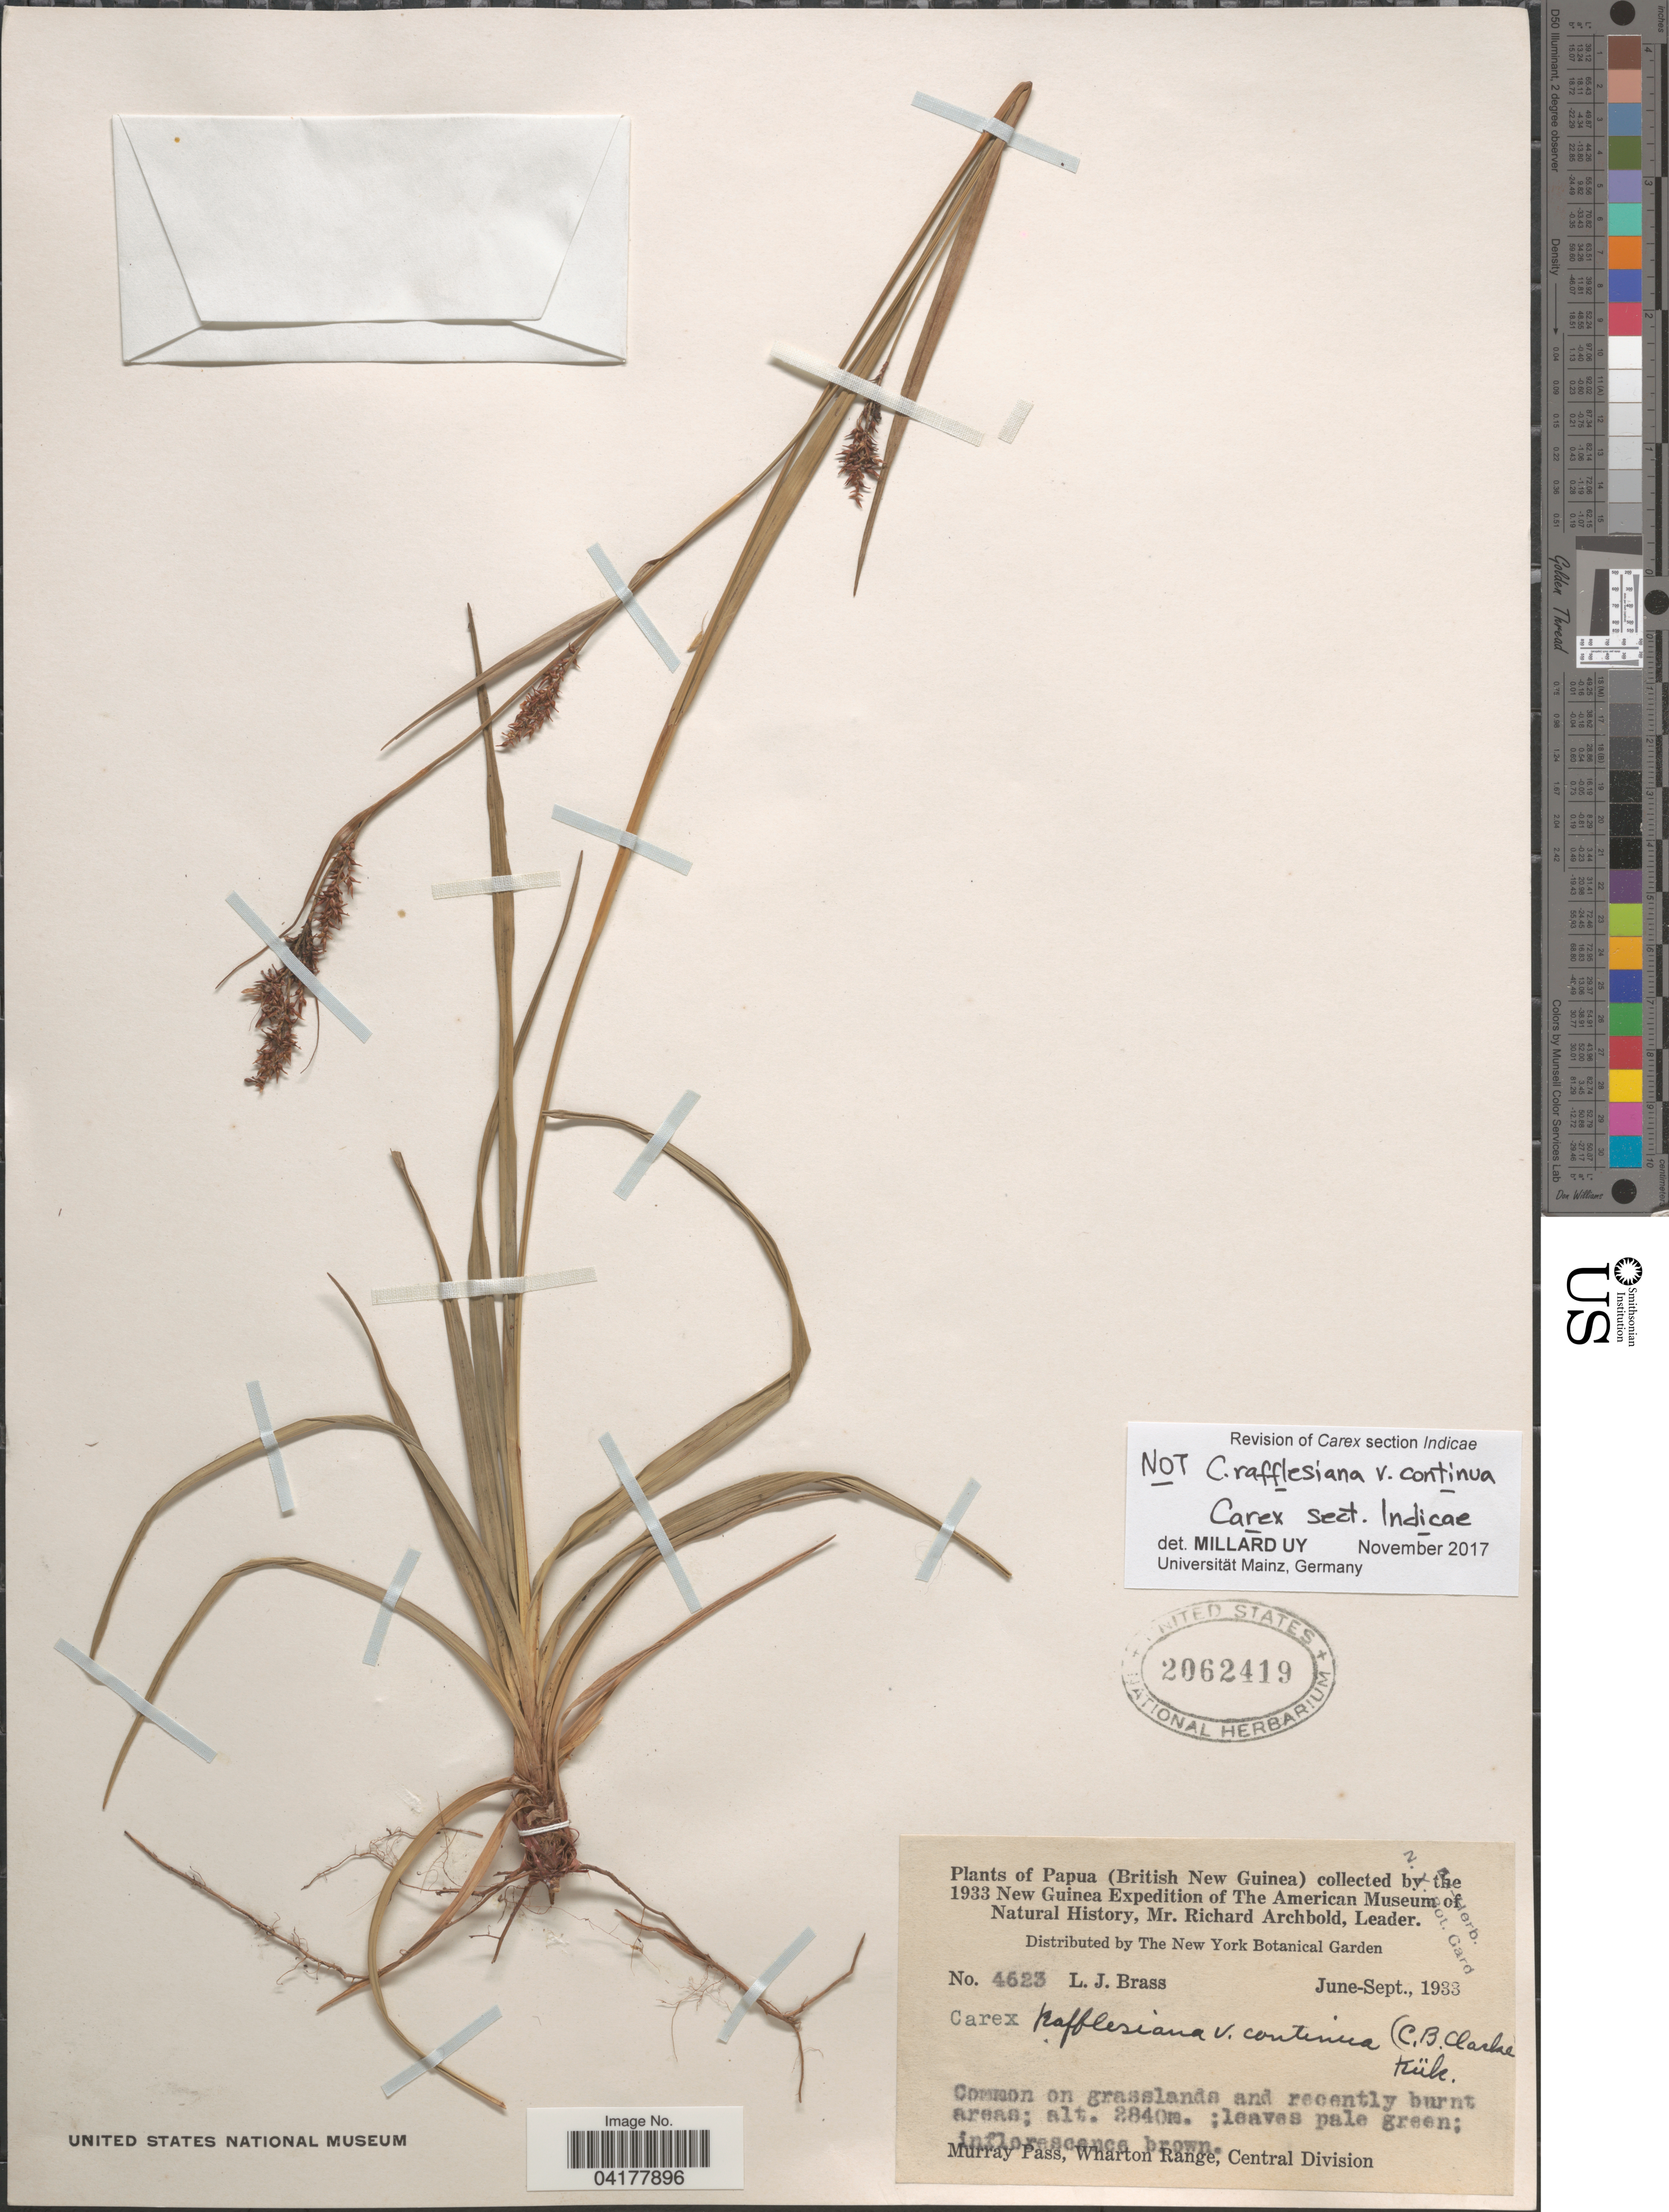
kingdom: Plantae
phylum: Tracheophyta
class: Liliopsida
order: Poales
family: Cyperaceae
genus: Carex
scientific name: Carex sp.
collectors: L. J. Brass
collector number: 4623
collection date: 1933-06/1933-09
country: Papua New Guinea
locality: Papua (British New Guinea). The 1933 New Guinea Expedition of The American Museum of Natural History. Murray Pass, Wharton Range, Central Division.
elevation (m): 2840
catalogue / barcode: US 2062419